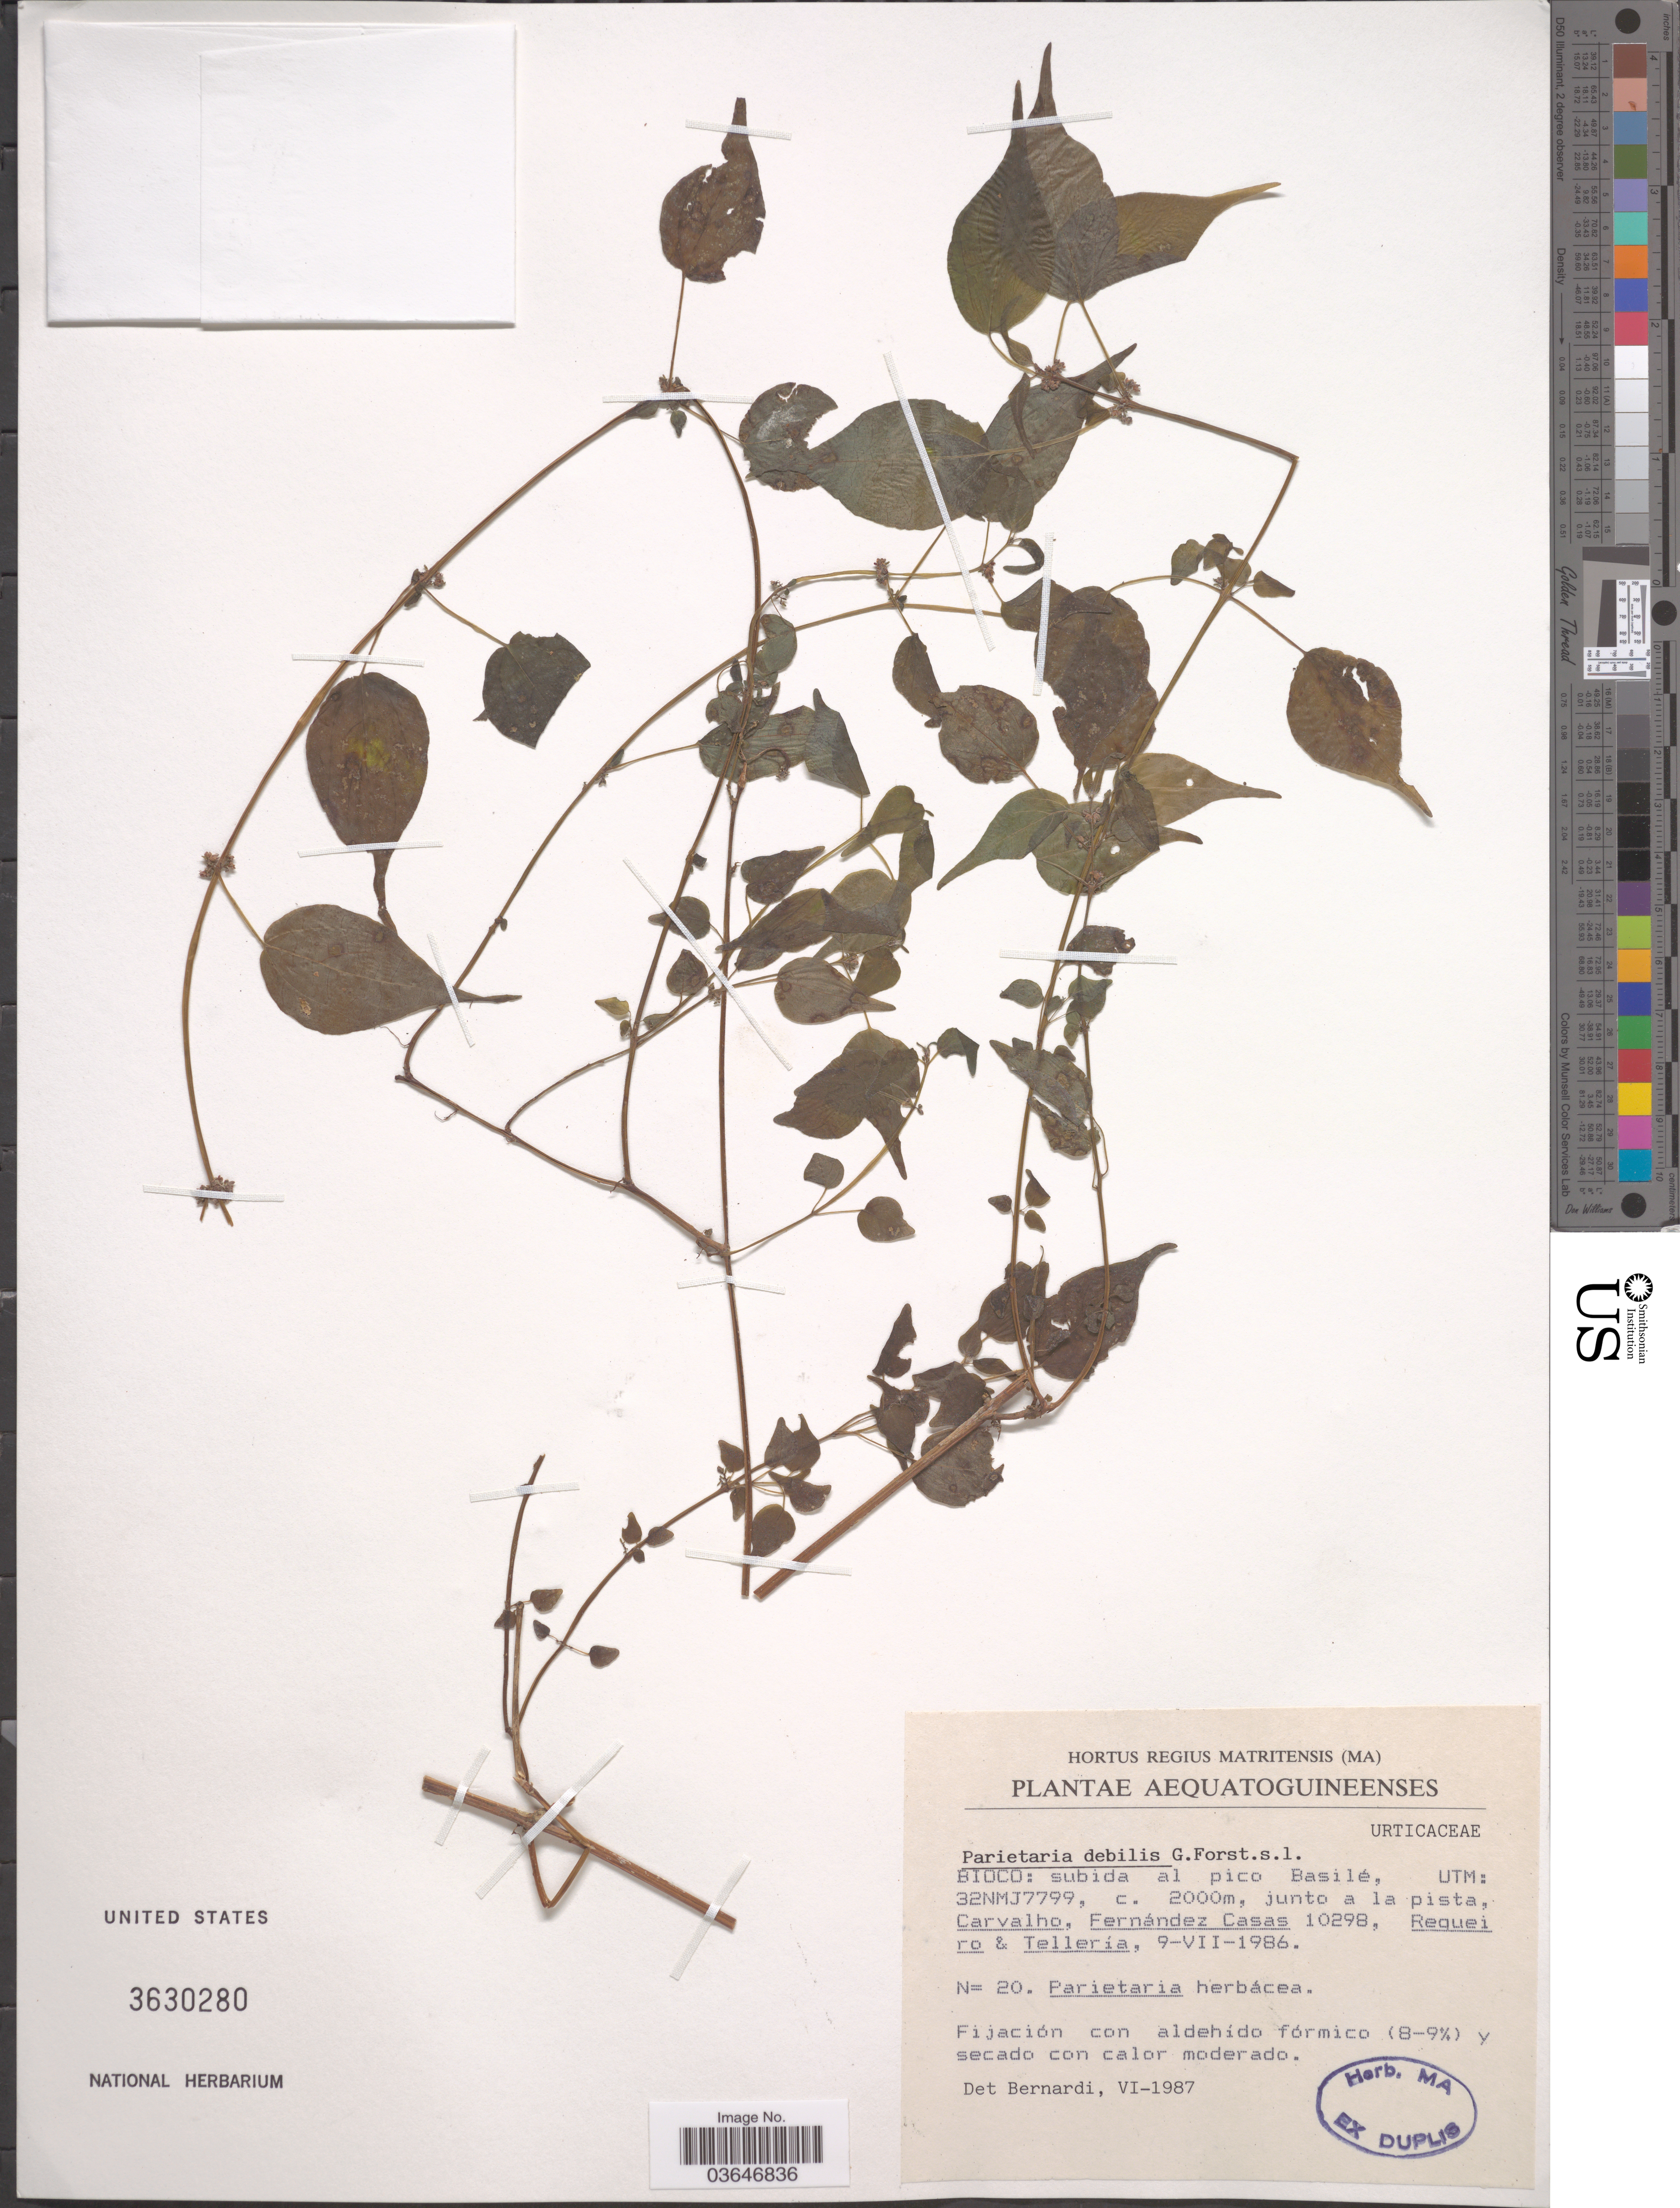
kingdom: Plantae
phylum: Tracheophyta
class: Magnoliopsida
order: Rosales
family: Urticaceae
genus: Parietaria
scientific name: Parietaria debilis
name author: G. Forst.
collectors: Carvalho, -- & F. Casas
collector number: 10298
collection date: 1986-07-09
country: Equatorial Guinea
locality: Bioco: subida al pico Basilé, UTM: 32NMJ7799.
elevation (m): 2000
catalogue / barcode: US 3630280